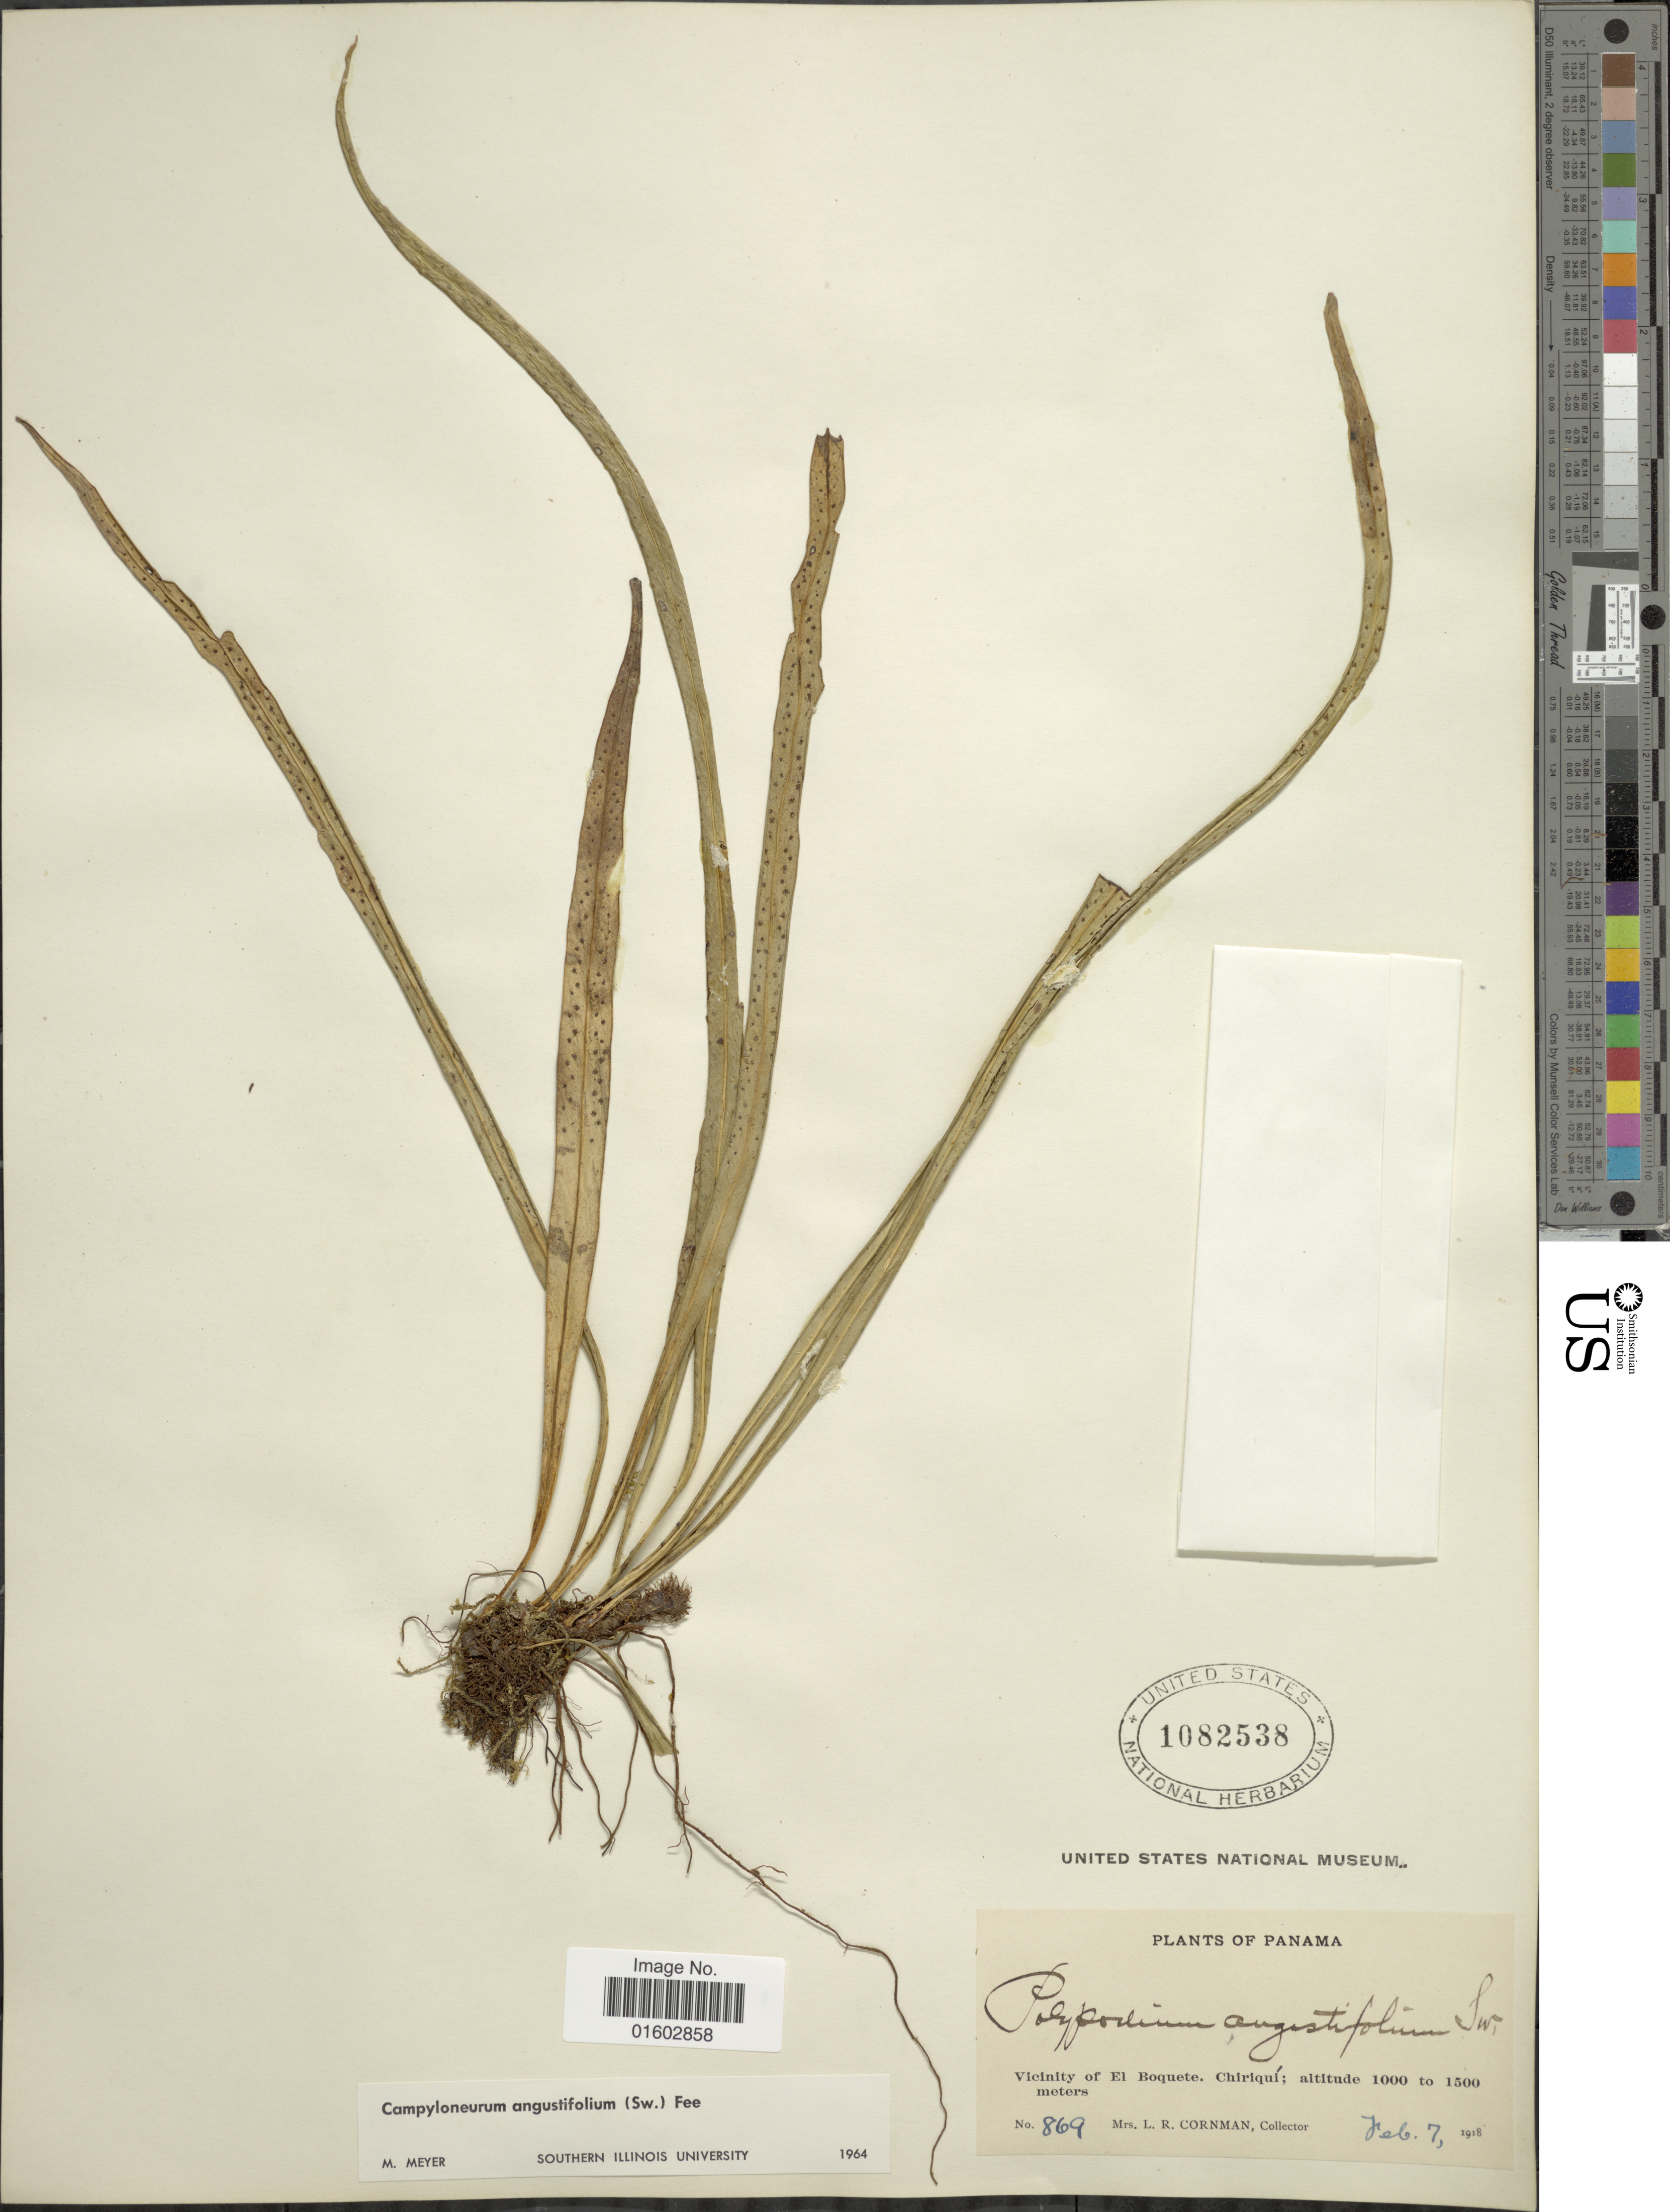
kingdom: Plantae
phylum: Tracheophyta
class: Polypodiopsida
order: Polypodiales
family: Polypodiaceae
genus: Campyloneurum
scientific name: Campyloneurum angustifolium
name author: (Sw.) Fée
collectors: L. Cornman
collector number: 869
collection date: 1918-02-07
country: Panama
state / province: Chiriqui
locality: Vicinity of El Boquete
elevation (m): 1000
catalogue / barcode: US 1082538